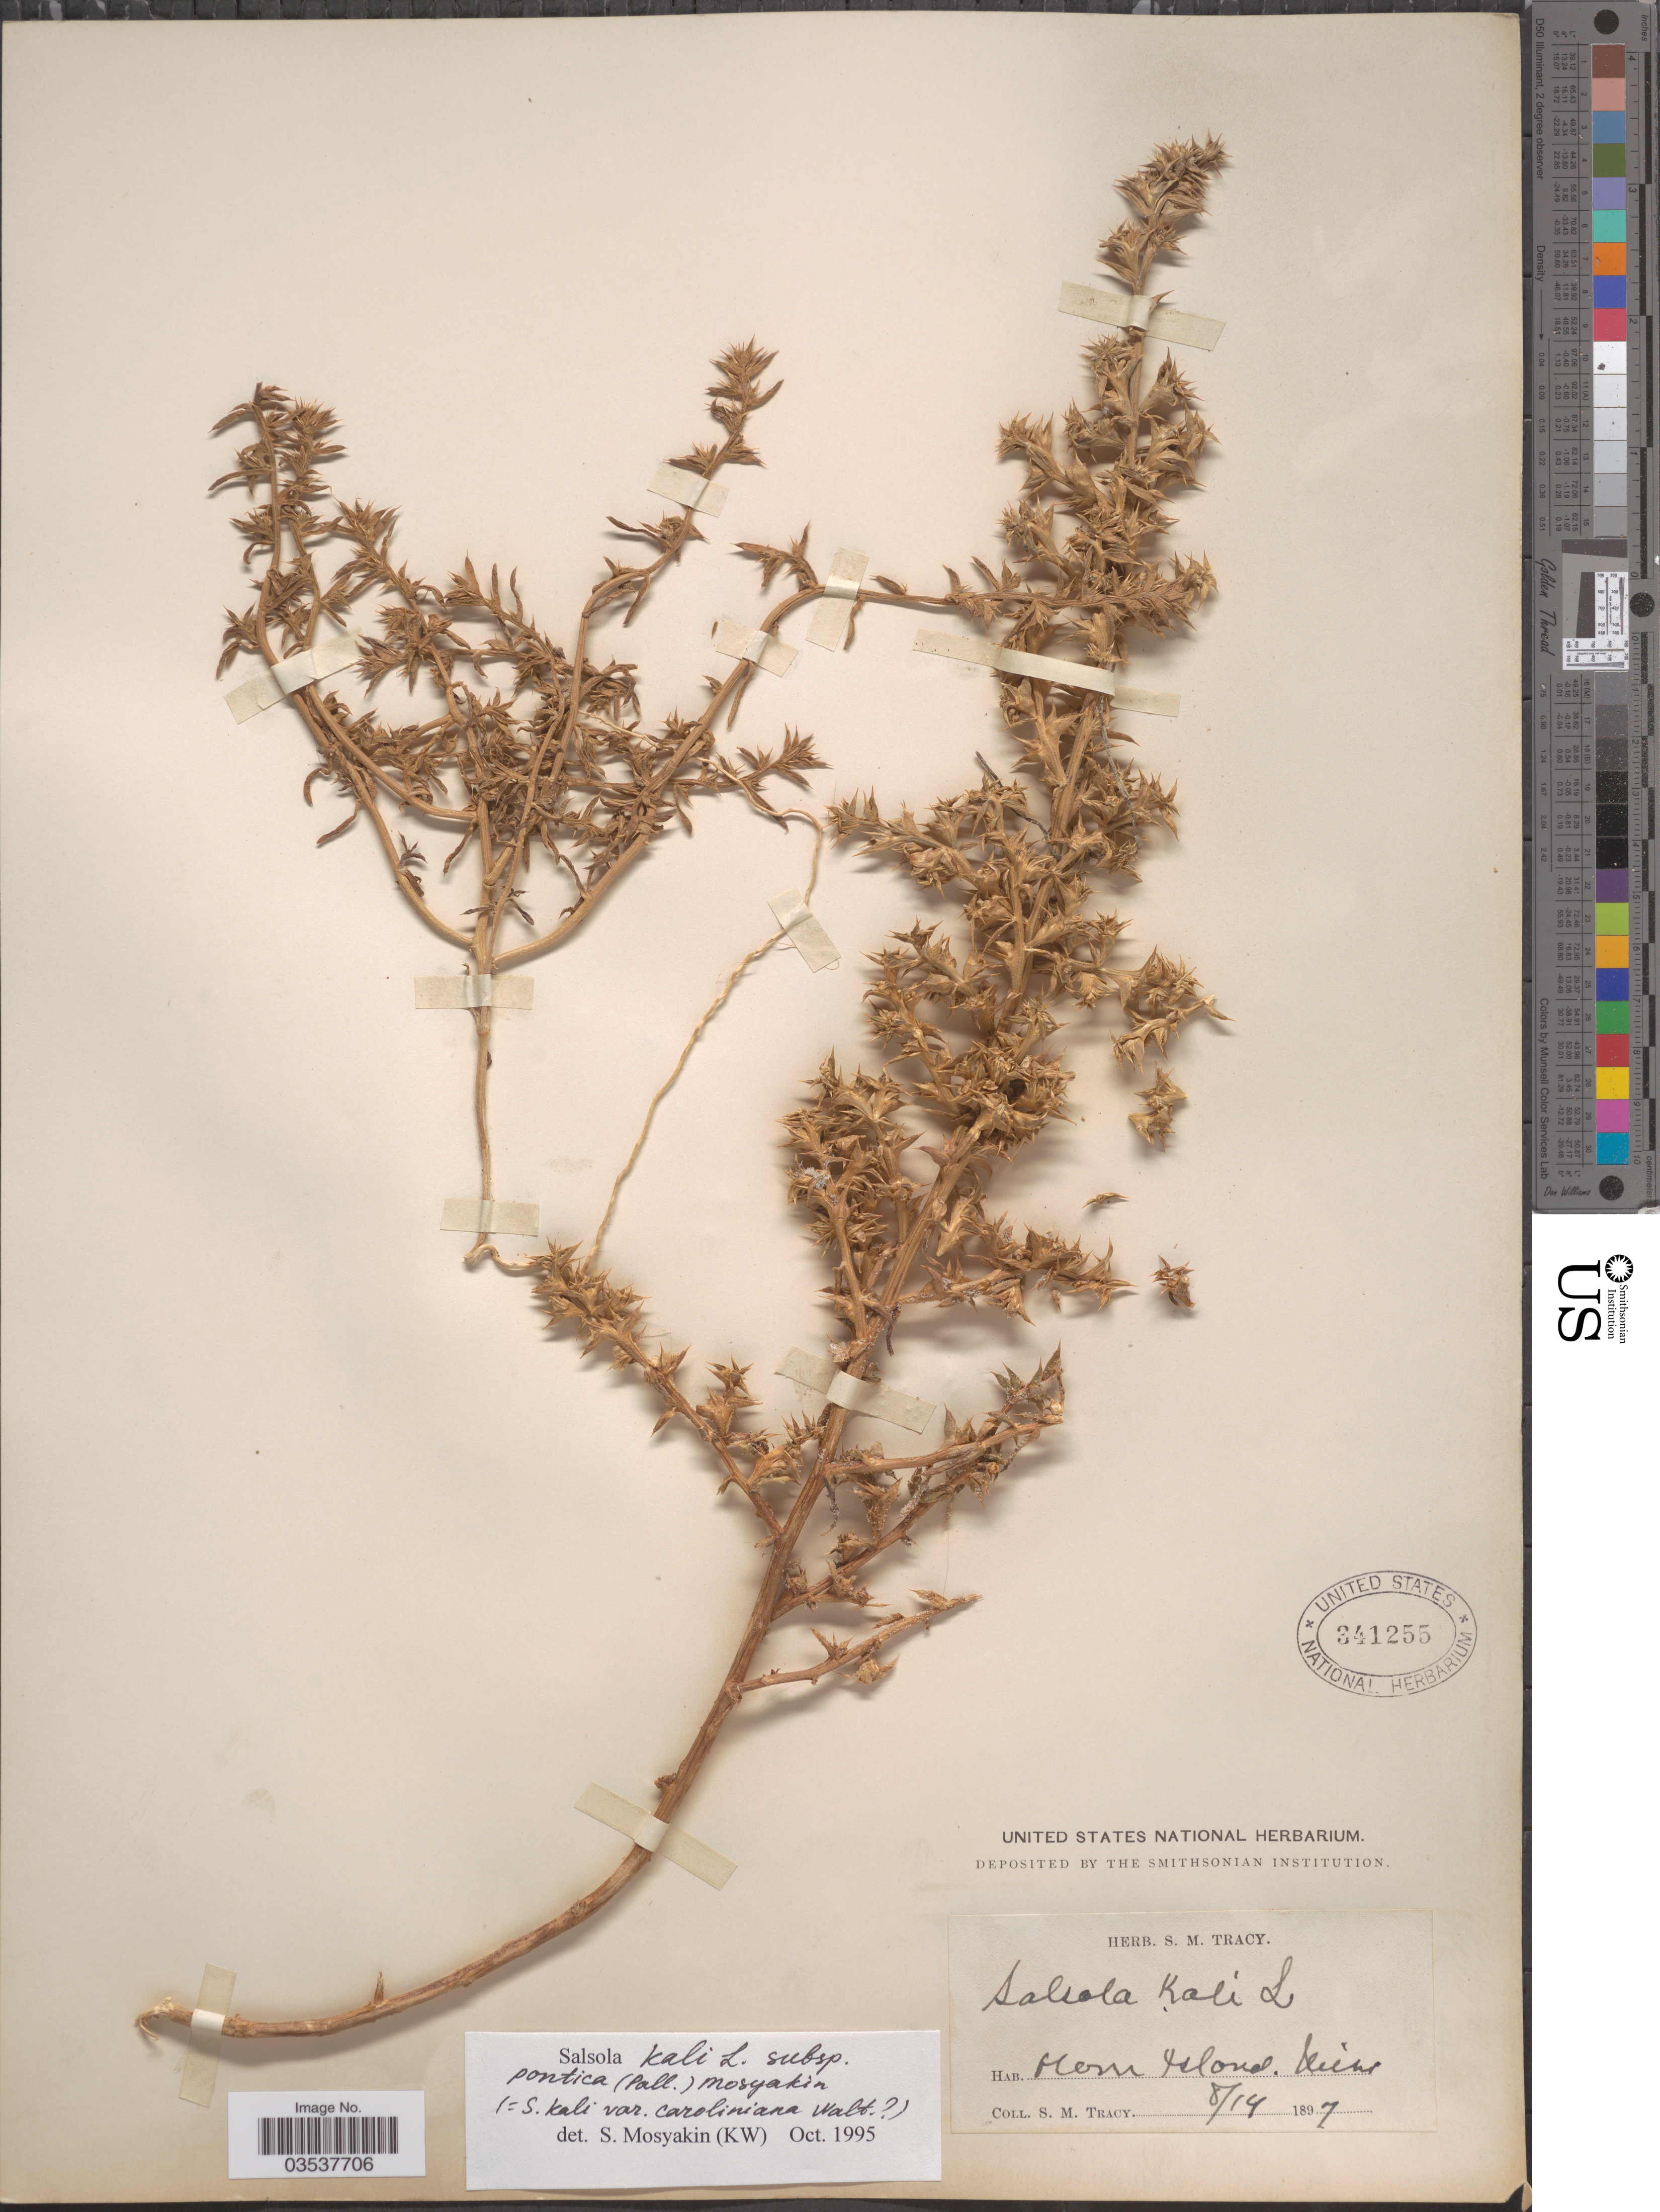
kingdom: Plantae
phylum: Tracheophyta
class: Magnoliopsida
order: Caryophyllales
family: Amaranthaceae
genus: Salsola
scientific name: Salsola kali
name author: L.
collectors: S. M. Tracy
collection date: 1897-08-14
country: United States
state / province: Mississippi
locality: Horn Island.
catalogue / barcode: US 341255